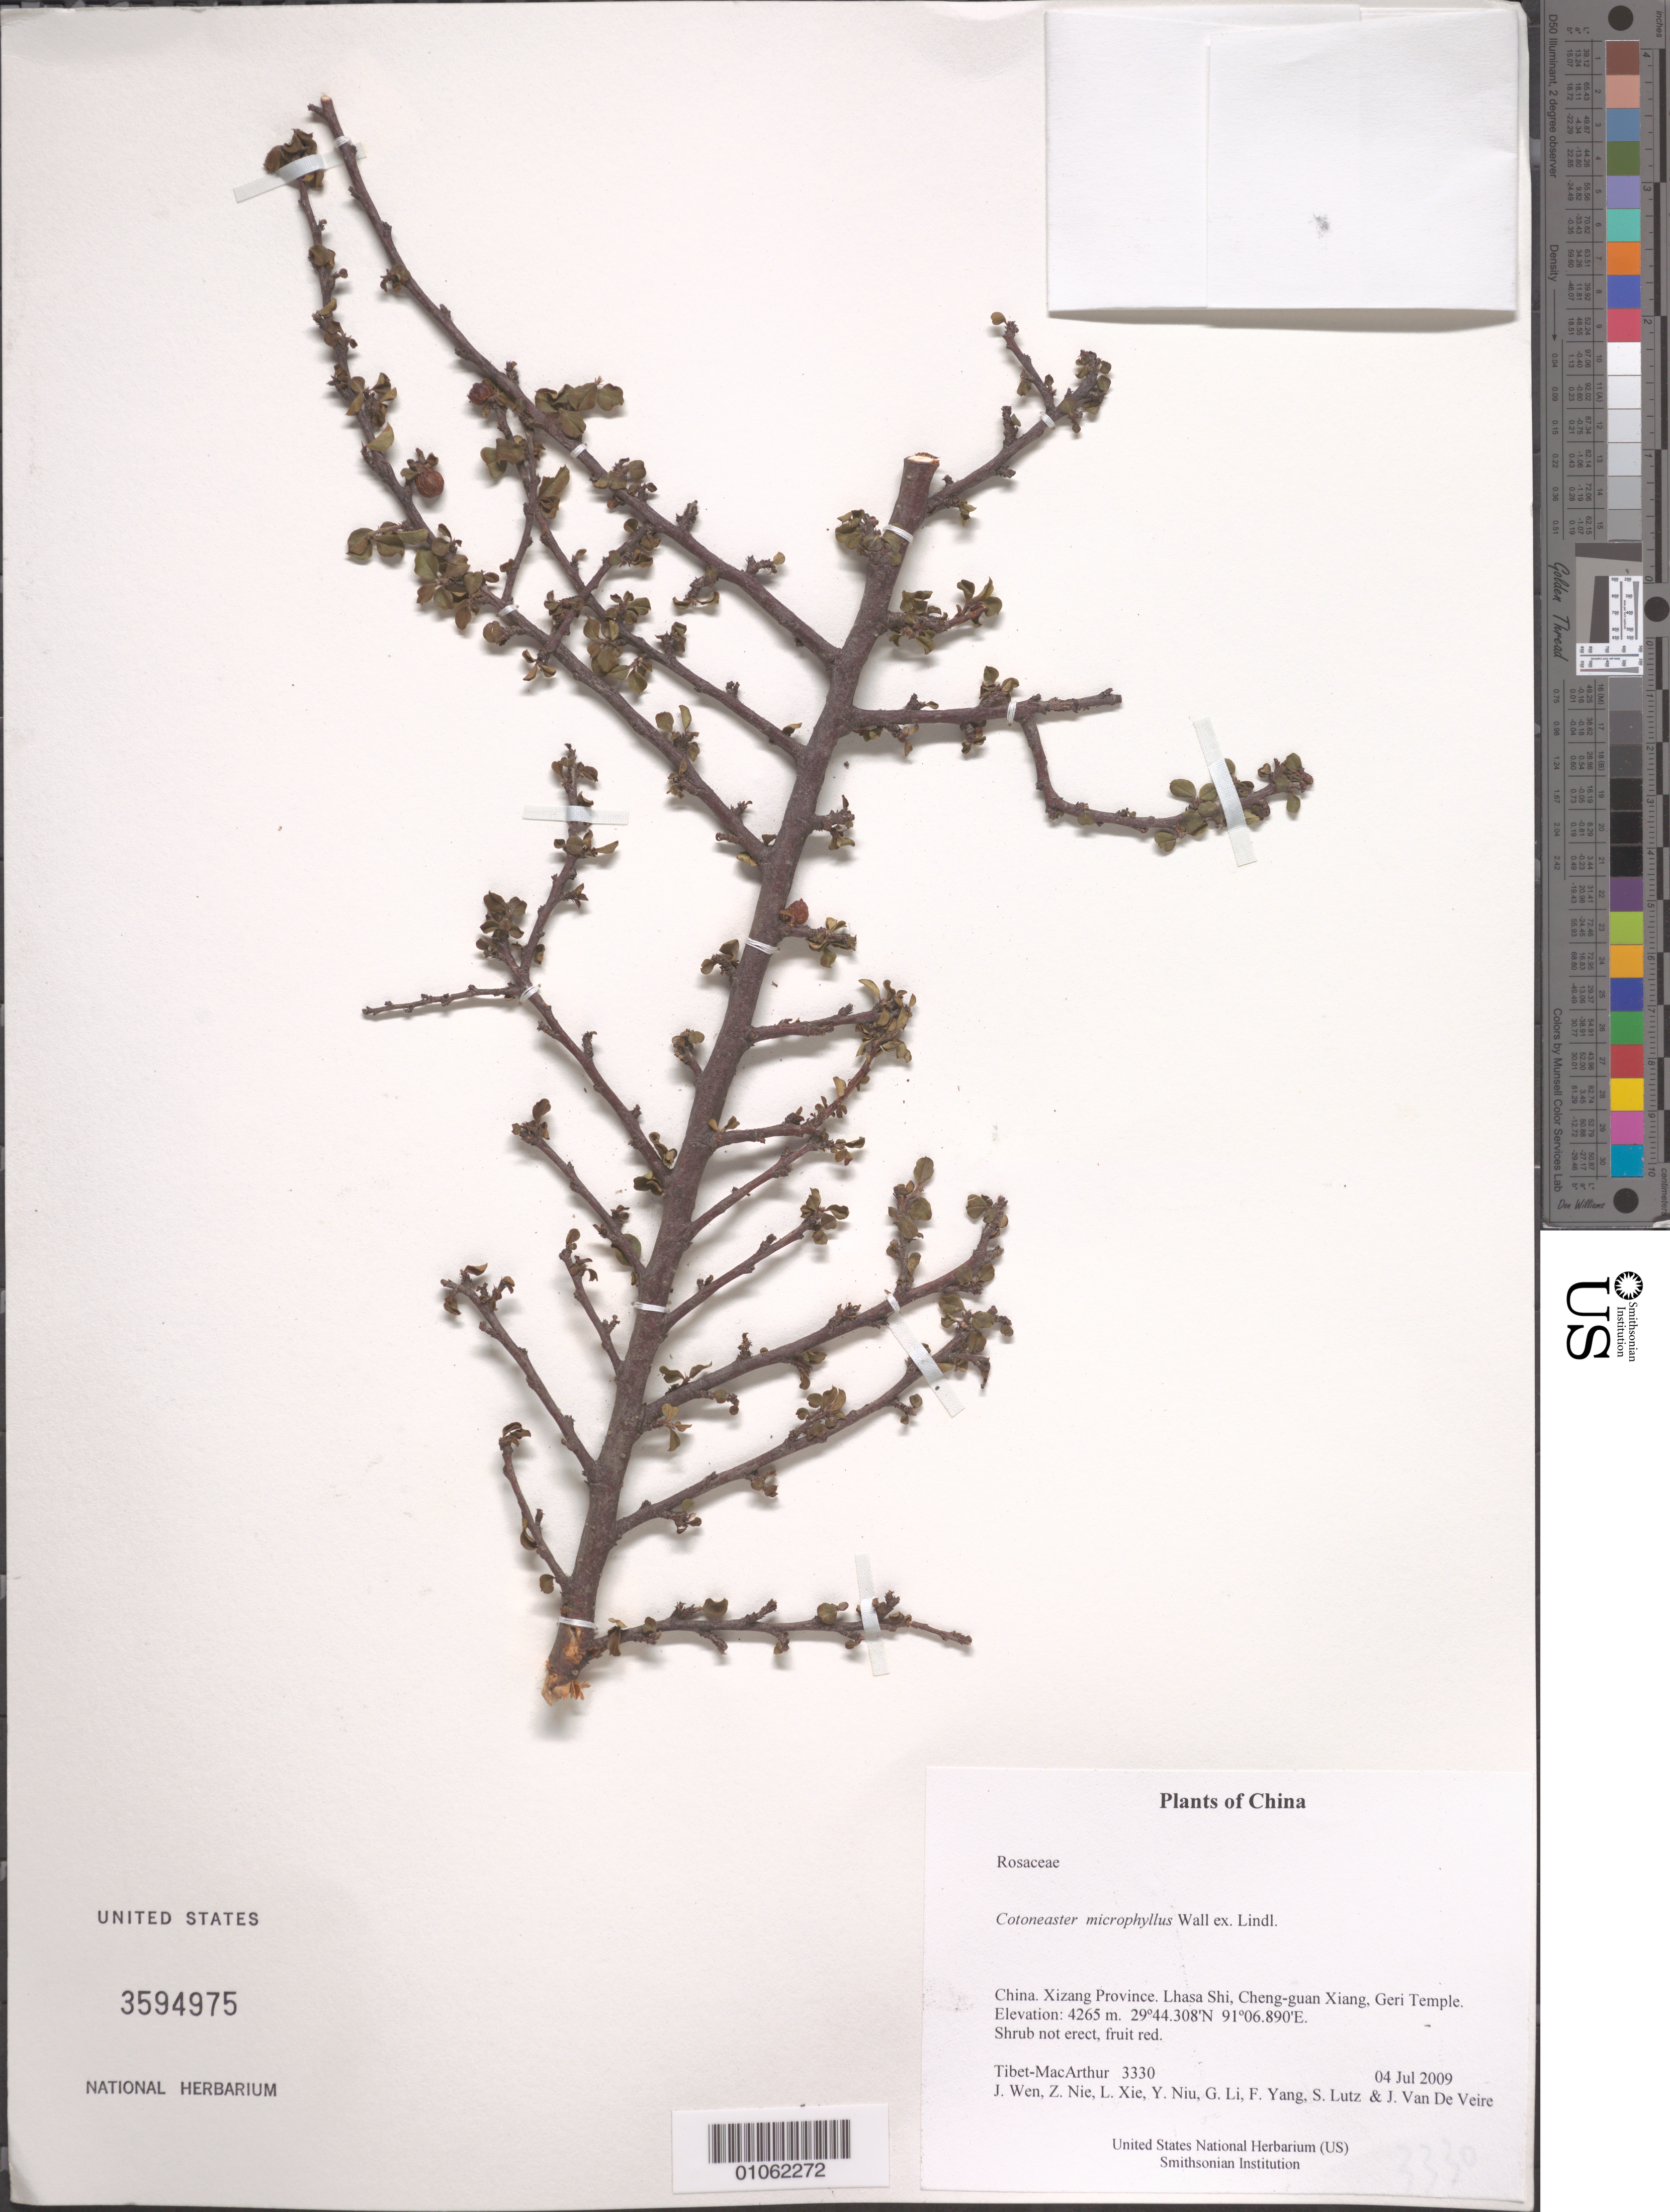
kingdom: Plantae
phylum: Tracheophyta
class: Magnoliopsida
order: Rosales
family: Rosaceae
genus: Cotoneaster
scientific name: Cotoneaster microphyllus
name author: Wall ex Lindl.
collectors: Tibet-MacArthur, J. Wen, Z. Nie, L. Xie, Y. Niu, G. Li, F. Yang, S. Lutz & J. Van De Veire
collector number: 3330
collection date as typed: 04 Jul 2009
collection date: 2009-07-04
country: China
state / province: Xizang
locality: Lhasa Shi, Cheng-guan Xiang, Geri Temple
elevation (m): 4265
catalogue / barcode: US 3594975